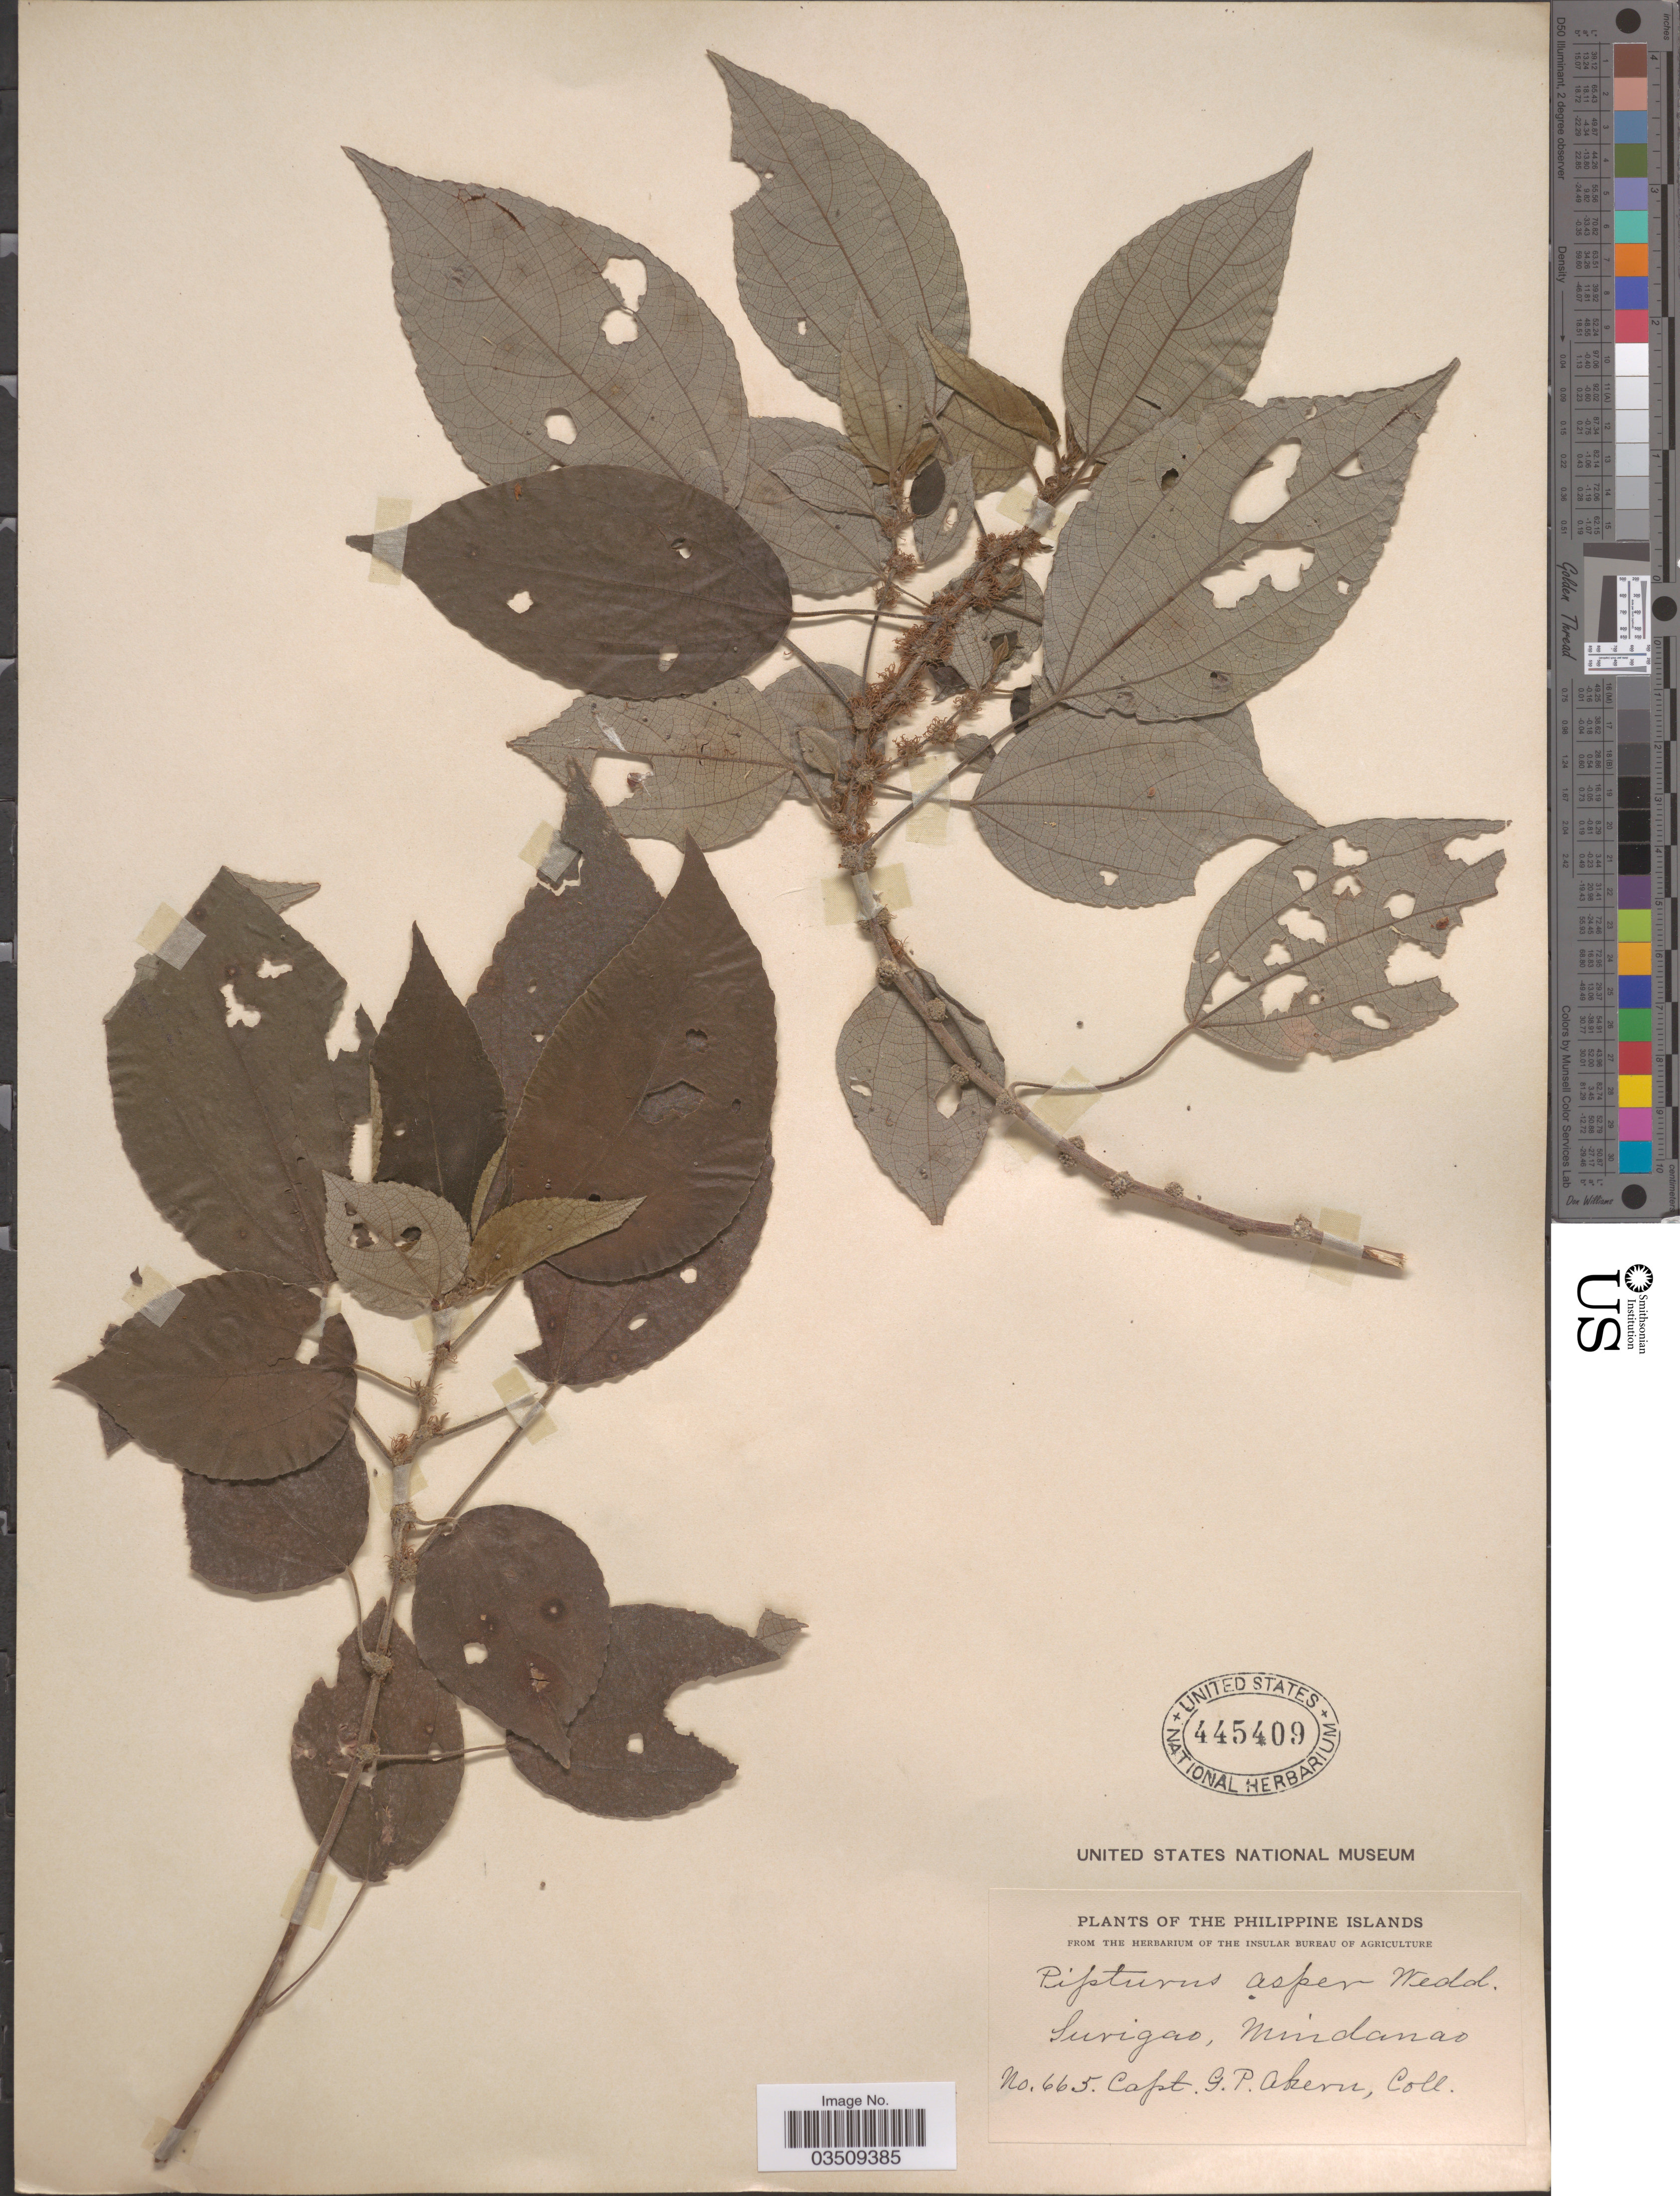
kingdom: Plantae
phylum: Tracheophyta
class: Magnoliopsida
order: Rosales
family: Urticaceae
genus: Pipturus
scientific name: Pipturus arborescens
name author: (Link) C.B. Rob.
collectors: G. Ahern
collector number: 665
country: Philippines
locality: Surigao, Mindanao.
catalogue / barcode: US 445409